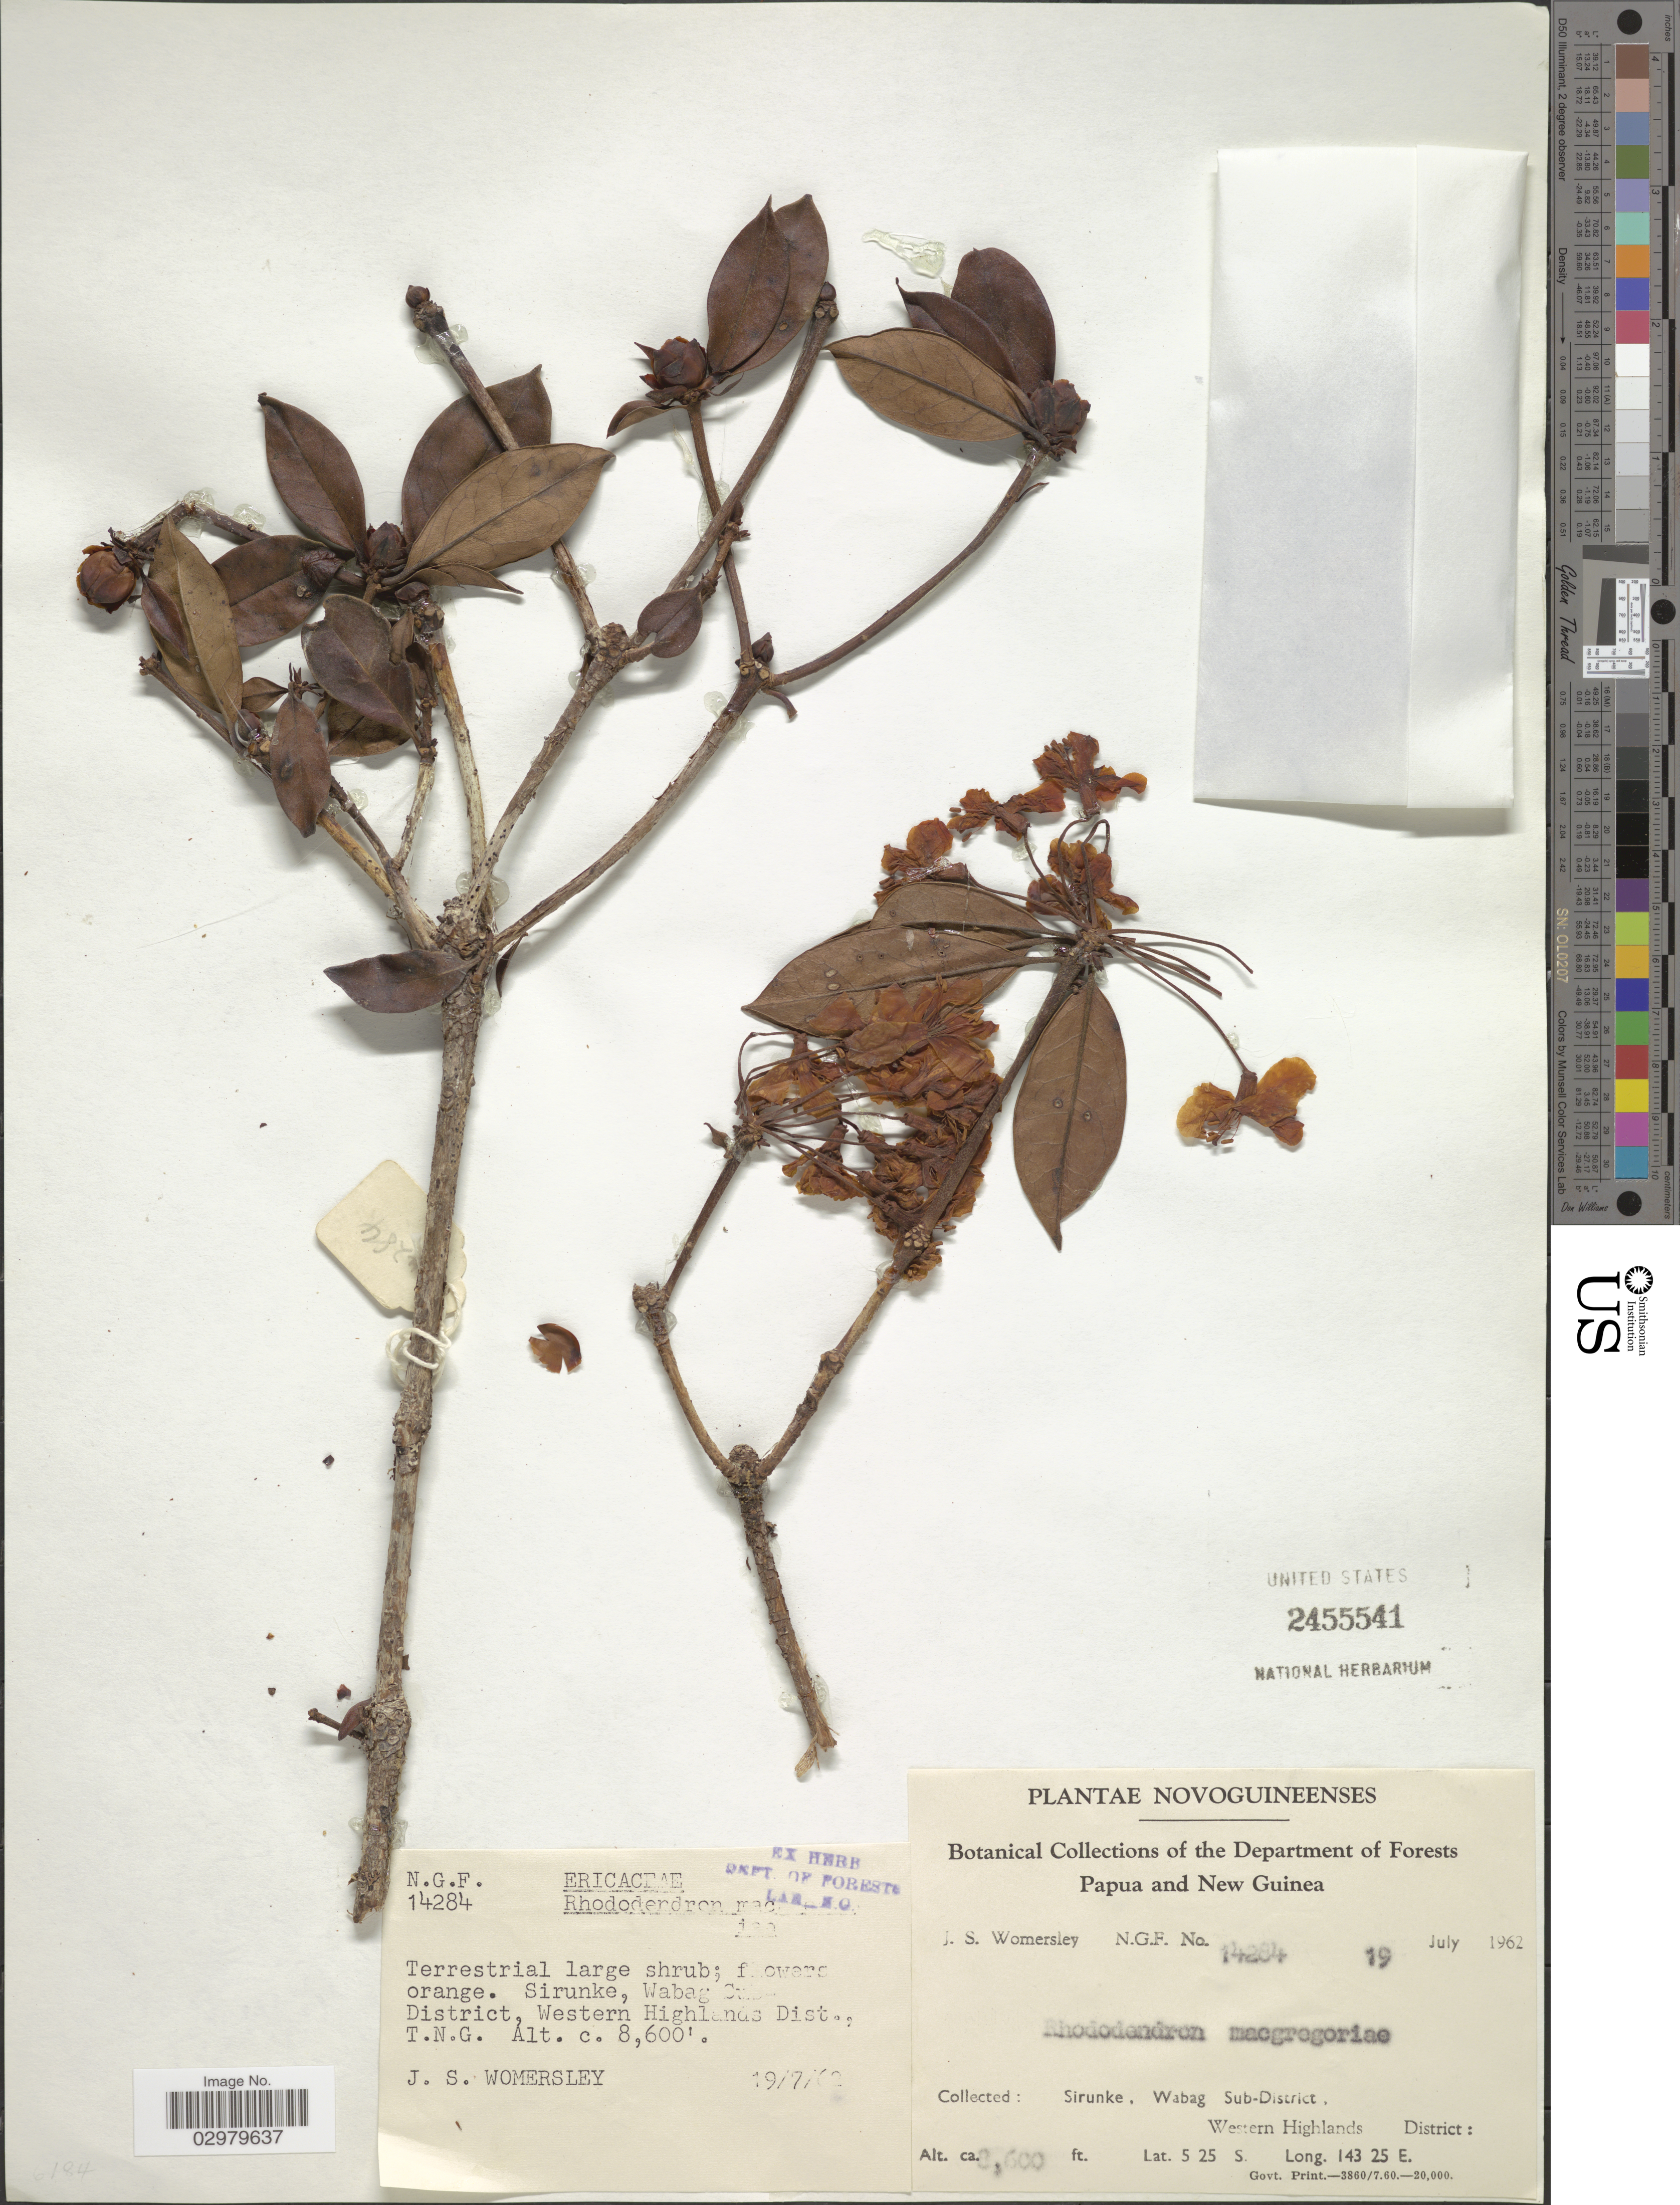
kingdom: Plantae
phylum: Tracheophyta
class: Magnoliopsida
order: Ericales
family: Ericaceae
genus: Rhododendron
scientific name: Rhododendron macgregoriae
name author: F. Muell.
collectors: J. S. Womersley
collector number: N.G.F. 14284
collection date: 1962-07-19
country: Papua New Guinea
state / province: Western Highlands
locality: Papua and New Guinea. Sirunke, Wabag Sub-District, Western Highlands District.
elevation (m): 2621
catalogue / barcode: US 2455541